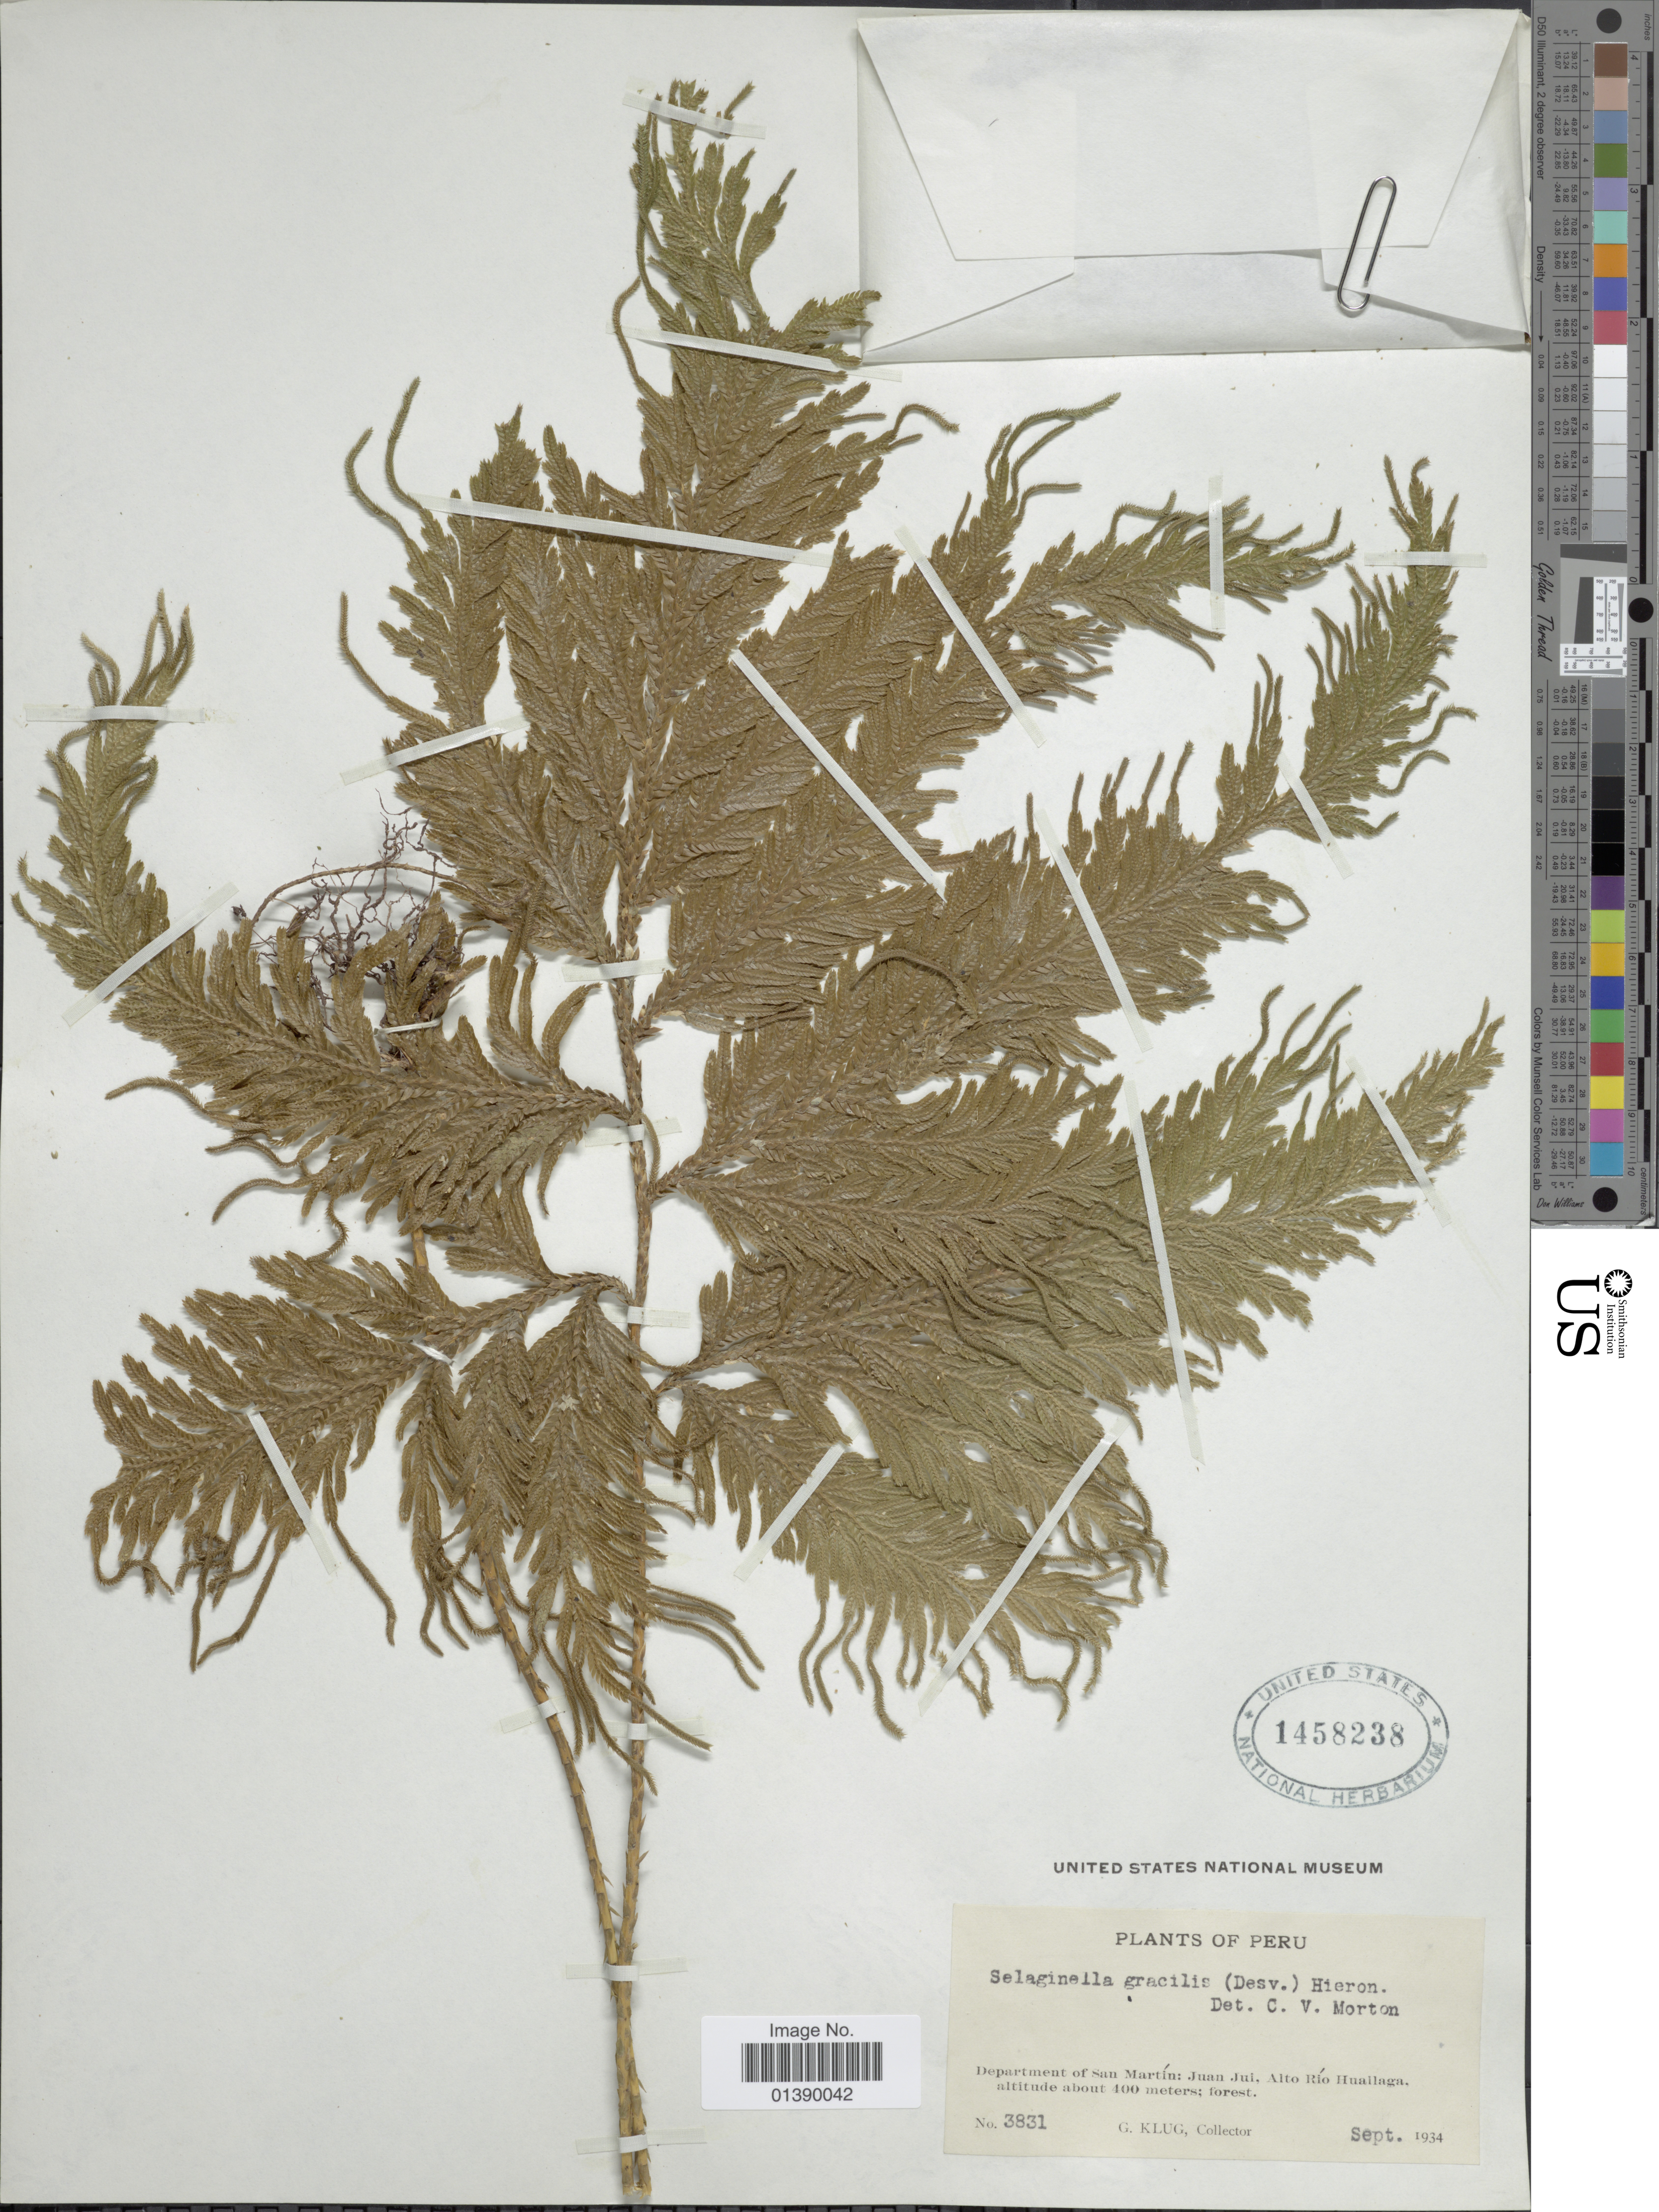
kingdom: Plantae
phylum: Tracheophyta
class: Lycopodiopsida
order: Selaginellales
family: Selaginellaceae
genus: Selaginella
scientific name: Selaginella anceps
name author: (C. Presl)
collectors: G. Klug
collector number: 3831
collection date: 1934-09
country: Peru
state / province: San Martín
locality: Juan Jui, Alto Río Huailaga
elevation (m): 400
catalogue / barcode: US 1458238